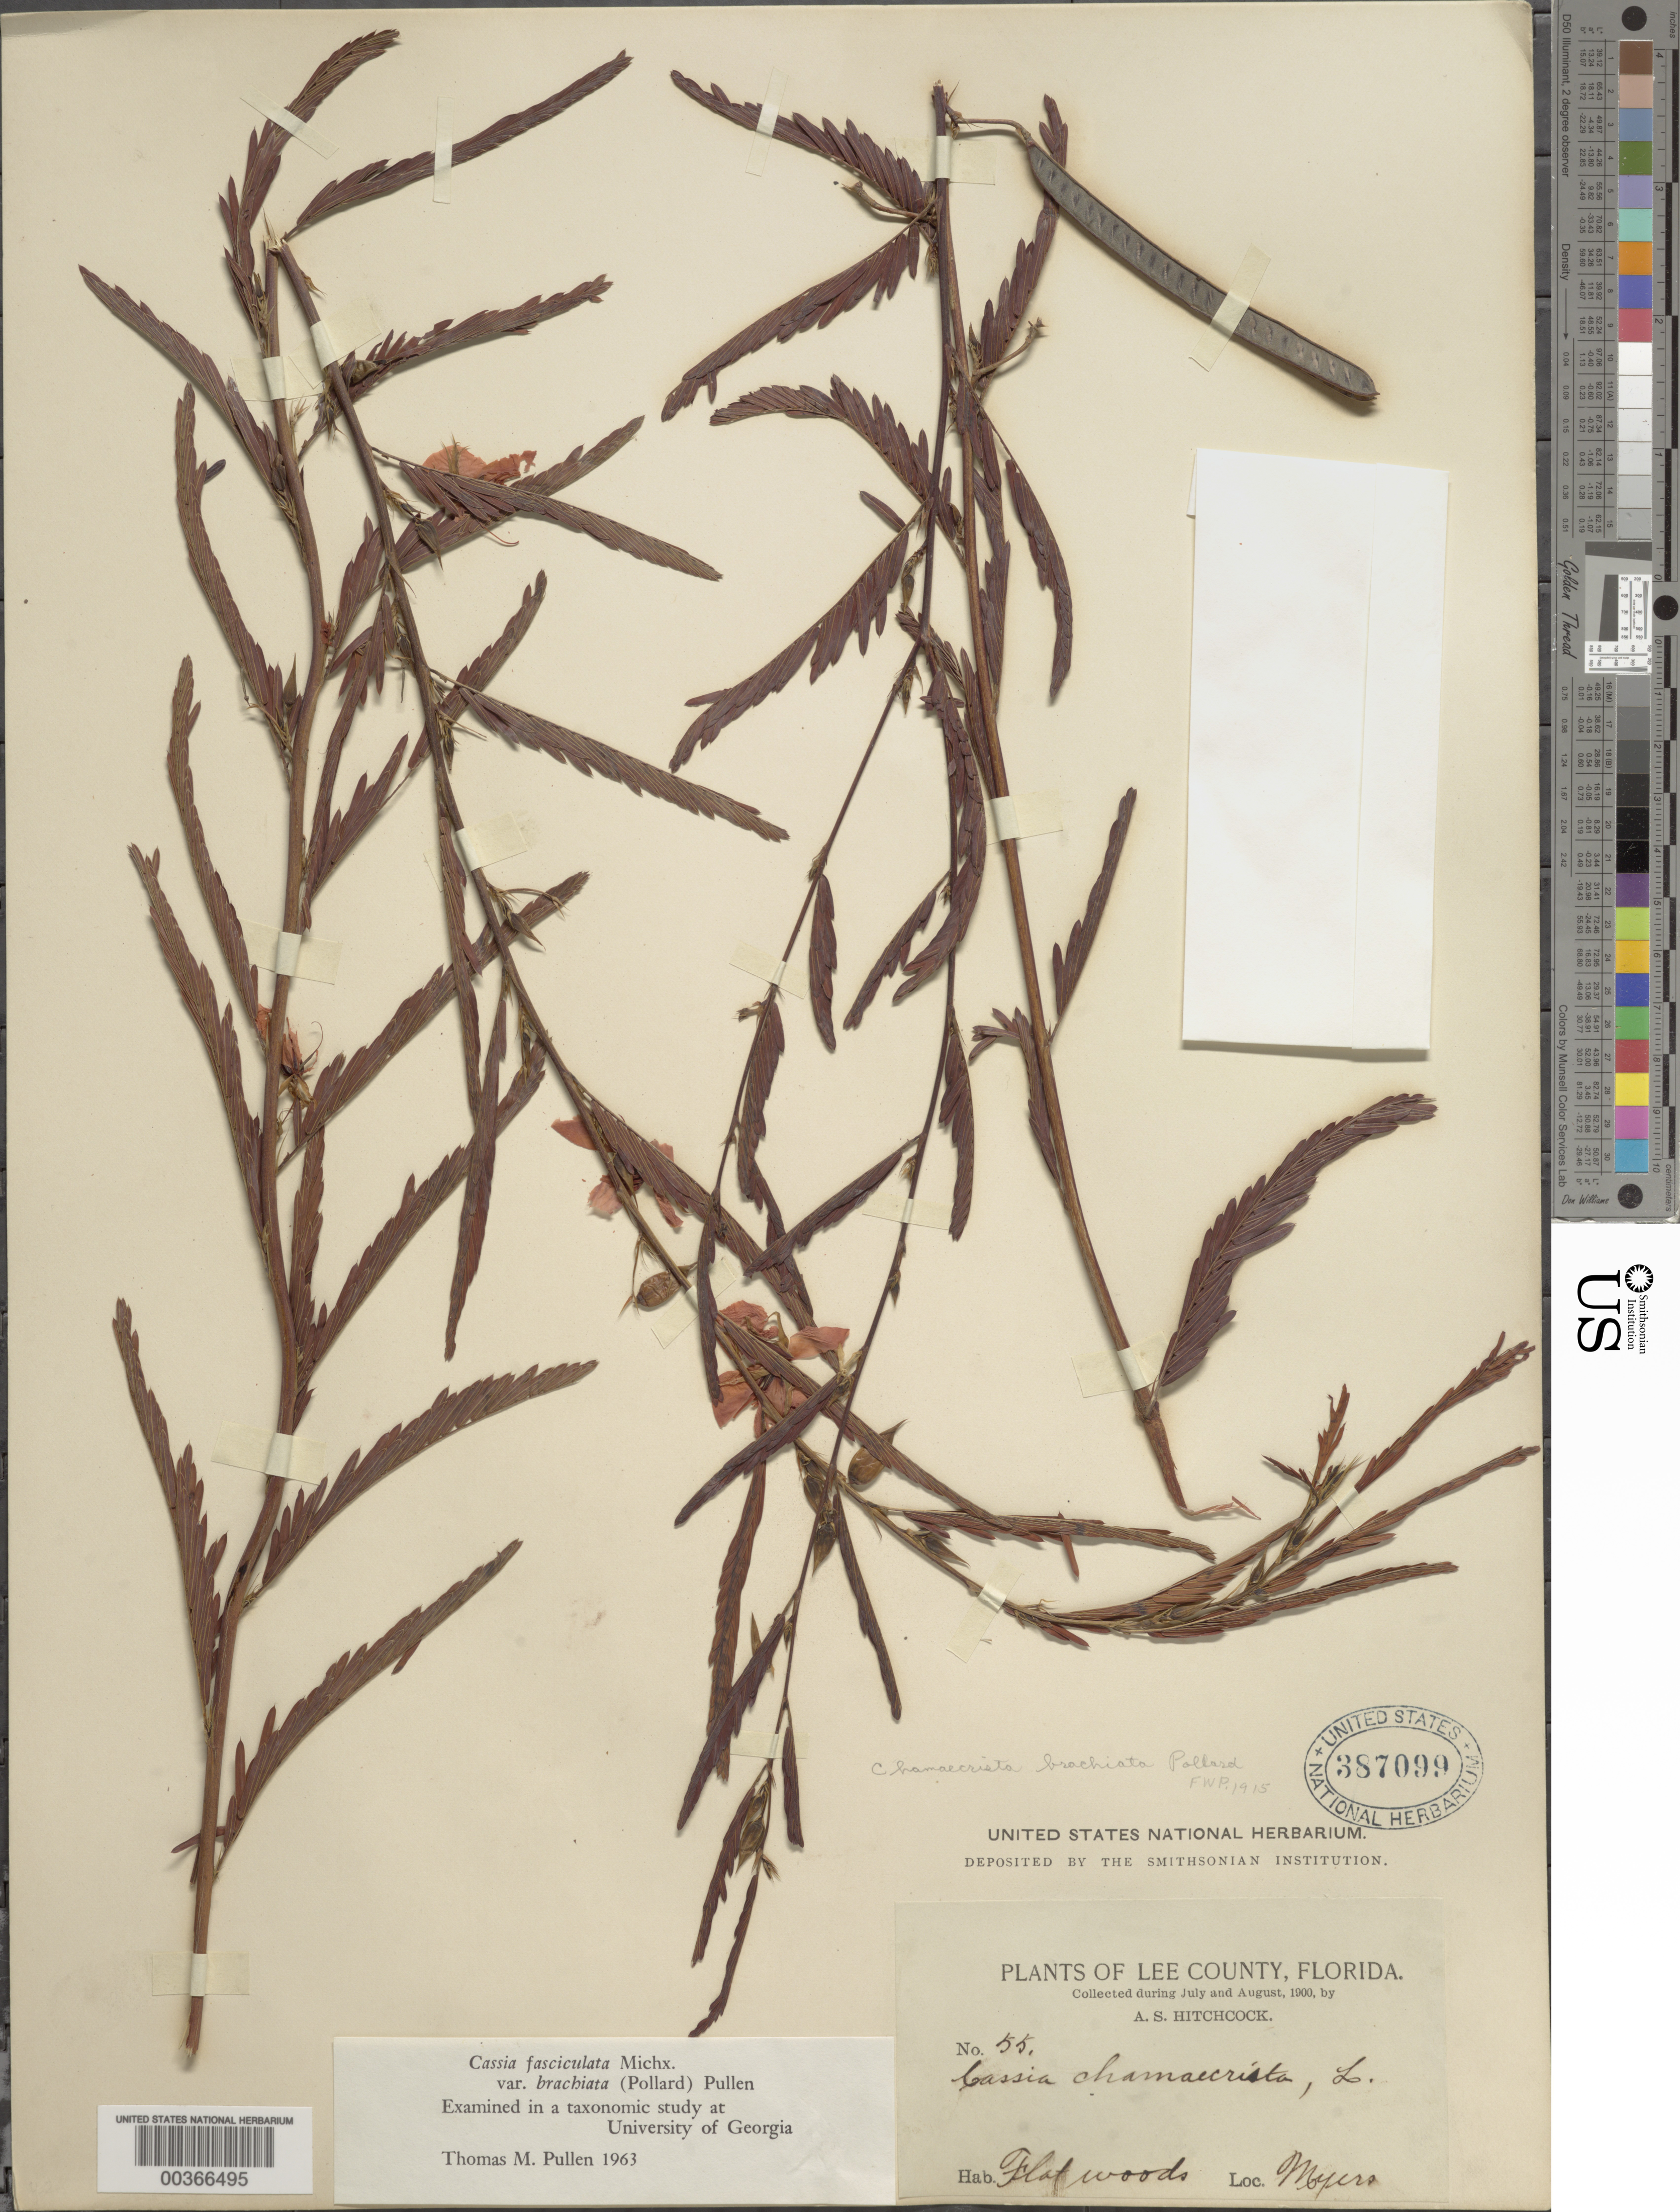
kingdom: Plantae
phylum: Tracheophyta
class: Magnoliopsida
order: Fabales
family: Fabaceae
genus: Chamaecrista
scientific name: Chamaecrista fasciculata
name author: (Michx.) Greene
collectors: A. S. Hitchcock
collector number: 55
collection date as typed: Jul 1900 to -- Aug 1900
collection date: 1900-07/1900-08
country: United States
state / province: Florida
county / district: Lee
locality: Moyers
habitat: Flat woods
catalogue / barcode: US 387099